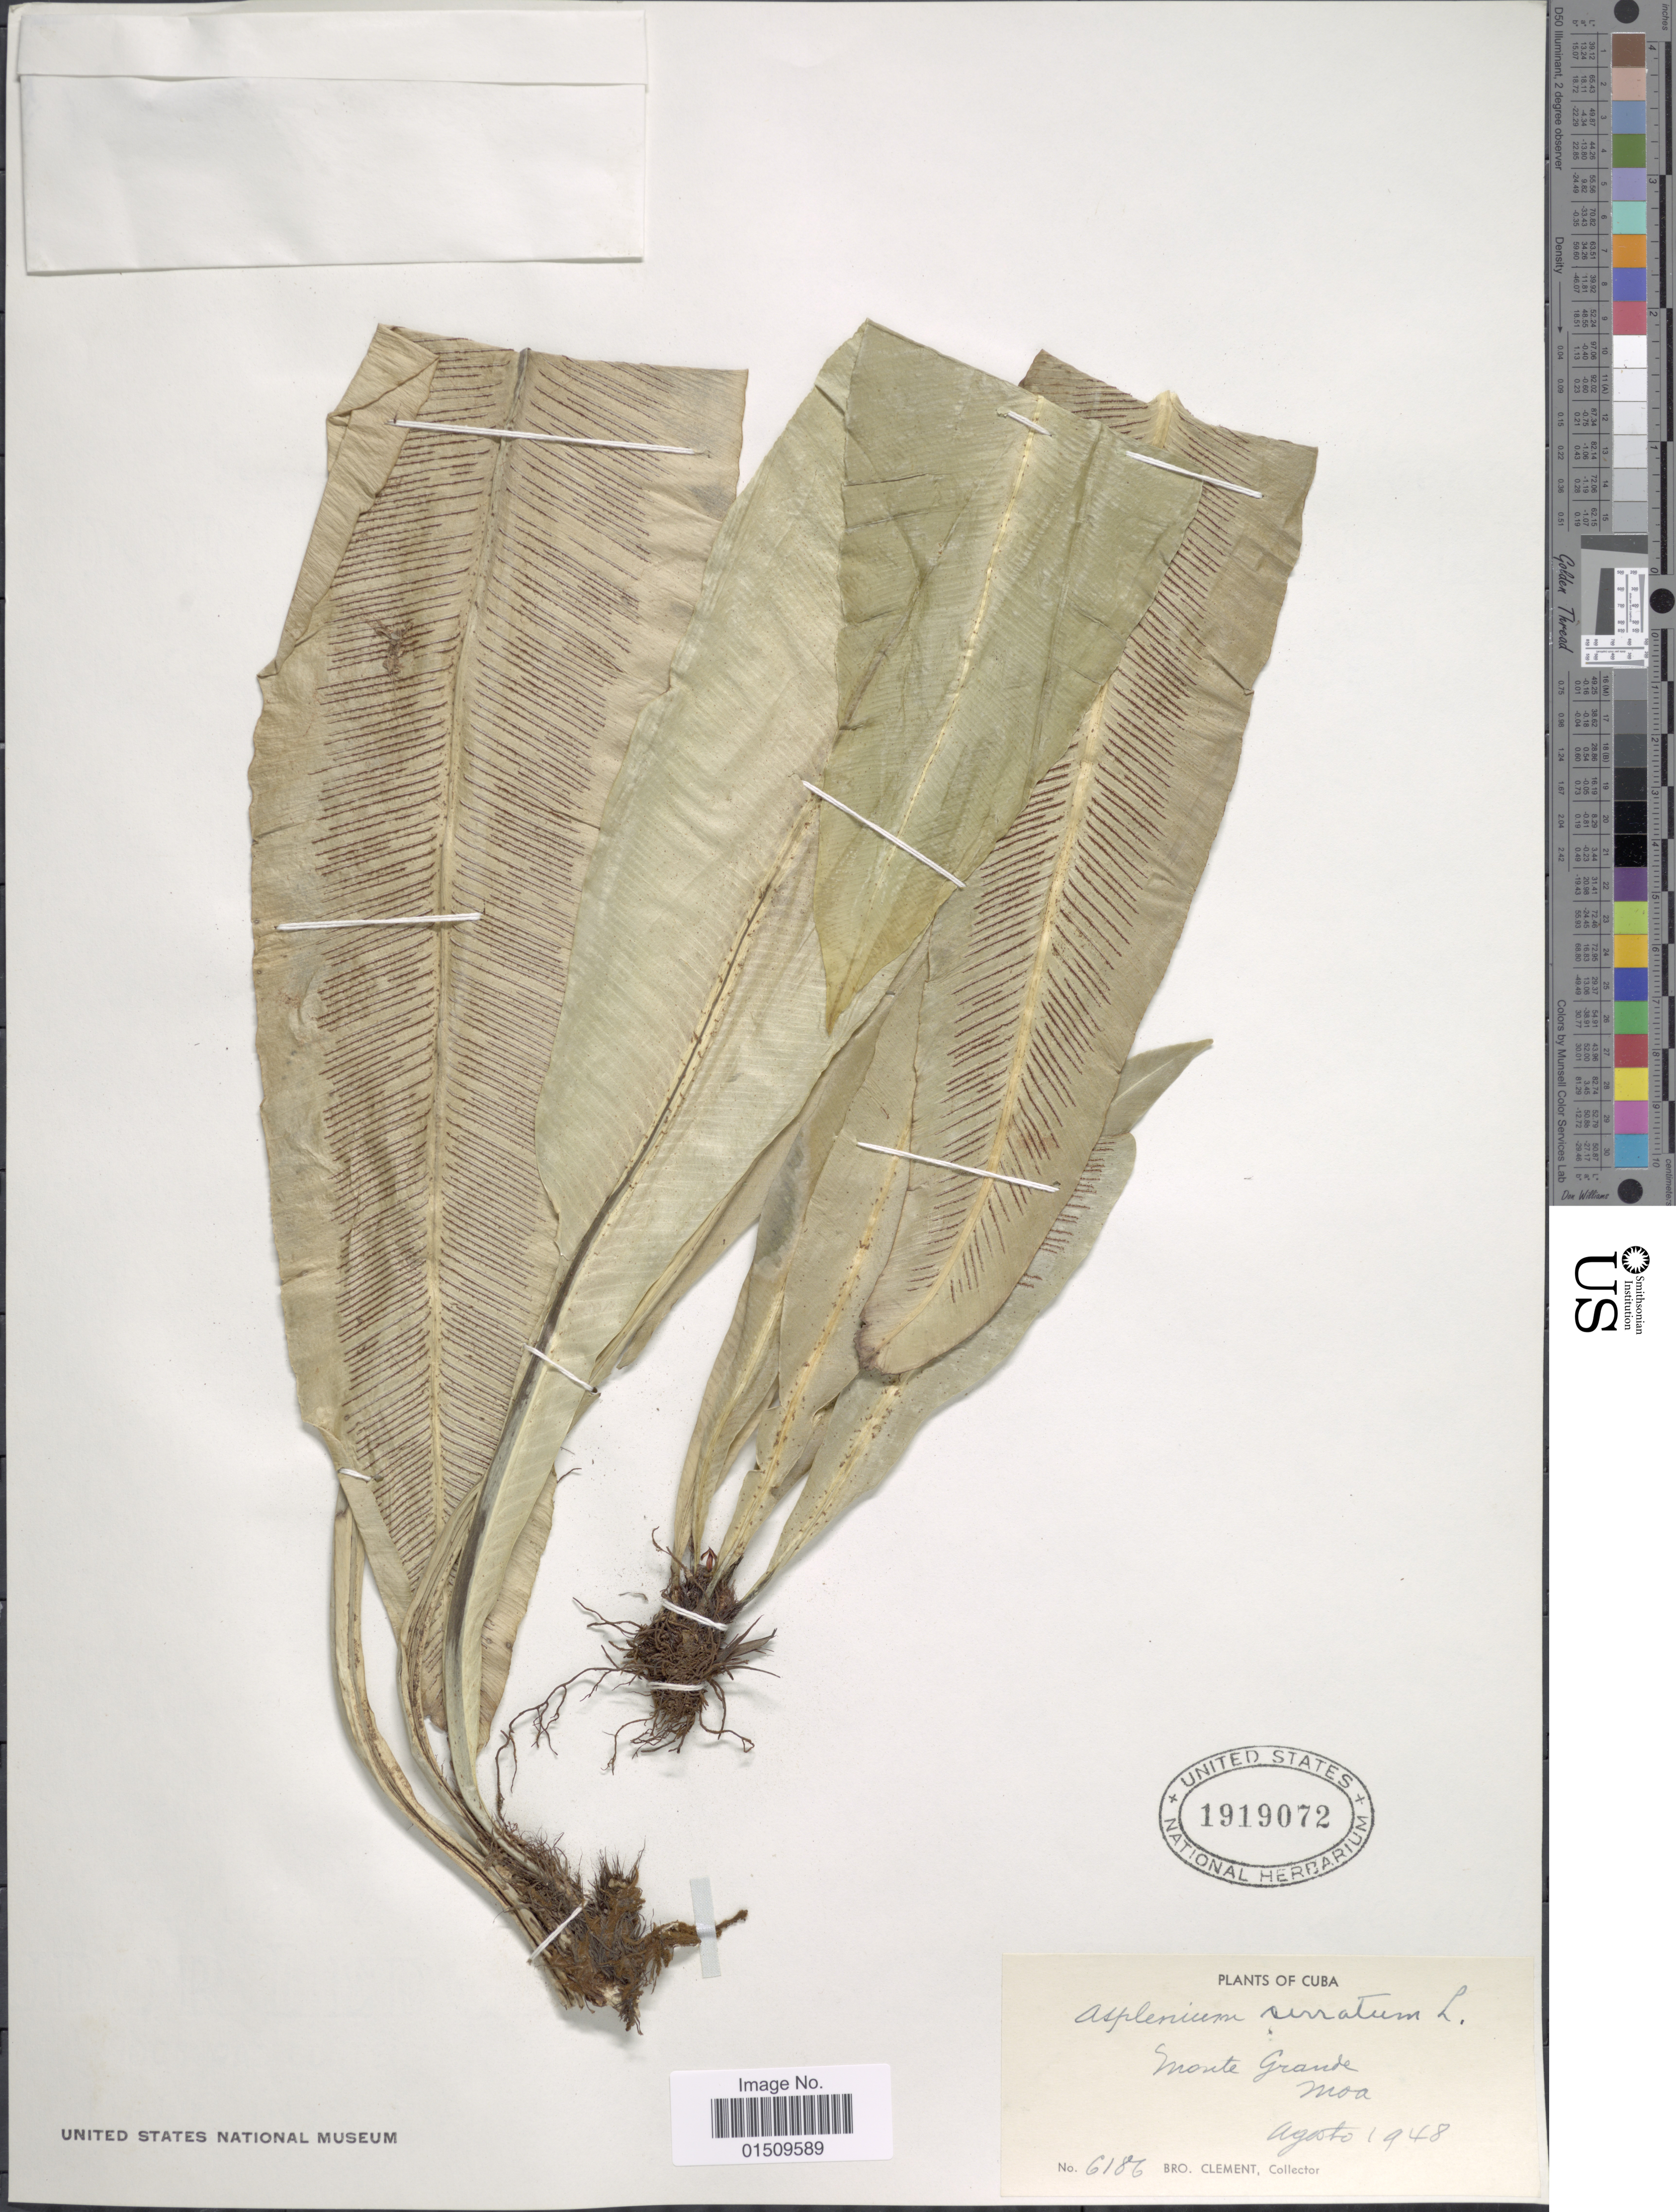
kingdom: Plantae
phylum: Tracheophyta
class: Polypodiopsida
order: Polypodiales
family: Aspleniaceae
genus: Asplenium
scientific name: Asplenium serratum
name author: L.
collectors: B. Clement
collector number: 6186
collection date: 1948-08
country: Cuba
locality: Cuba, Monte Grande Moa.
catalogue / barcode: US 1919072